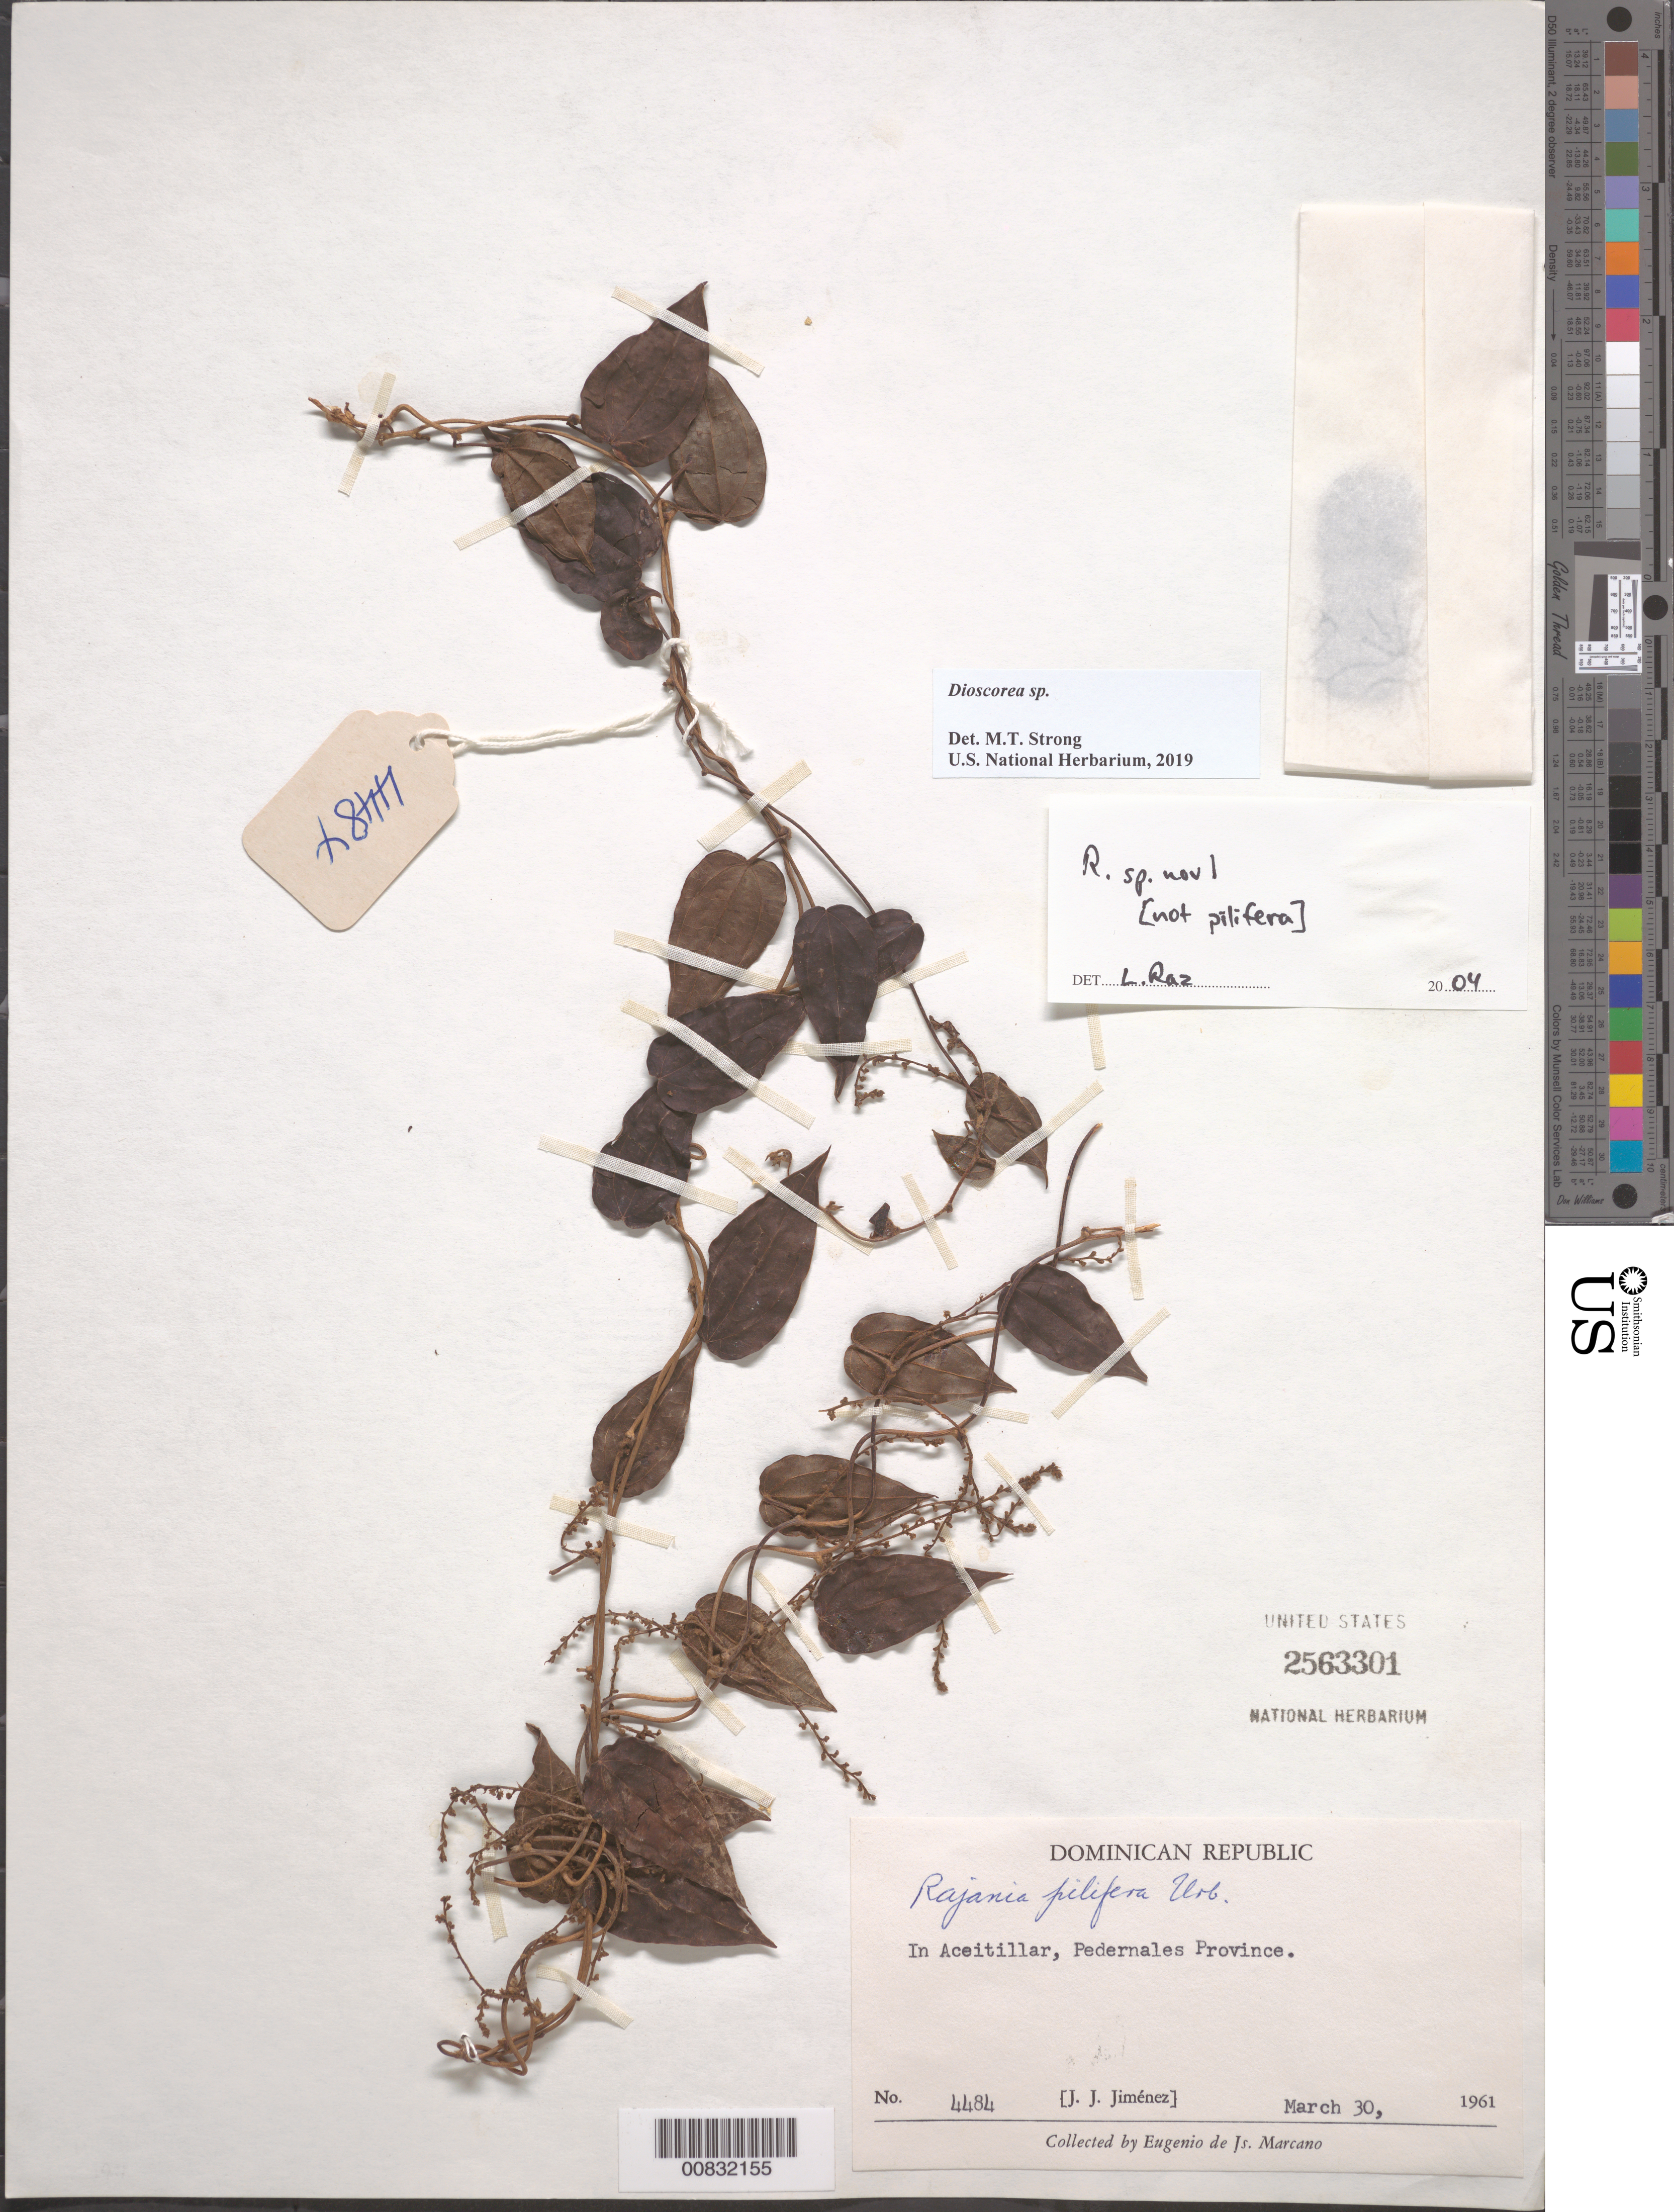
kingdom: Plantae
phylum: Tracheophyta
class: Liliopsida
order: Dioscoreales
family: Dioscoreaceae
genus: Dioscorea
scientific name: Dioscorea sp.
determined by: Strong, M. T., (US), Smithsonian Institution - National Museum of Natural History (UNITED STATES)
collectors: E. J. Marcano F. & J. J. Jiménez Almonte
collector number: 4484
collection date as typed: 30 Mar 1961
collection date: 1961-03-30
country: Dominican Republic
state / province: Pedernales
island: Hispaniola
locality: Aceitillar.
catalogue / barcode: US 2563301